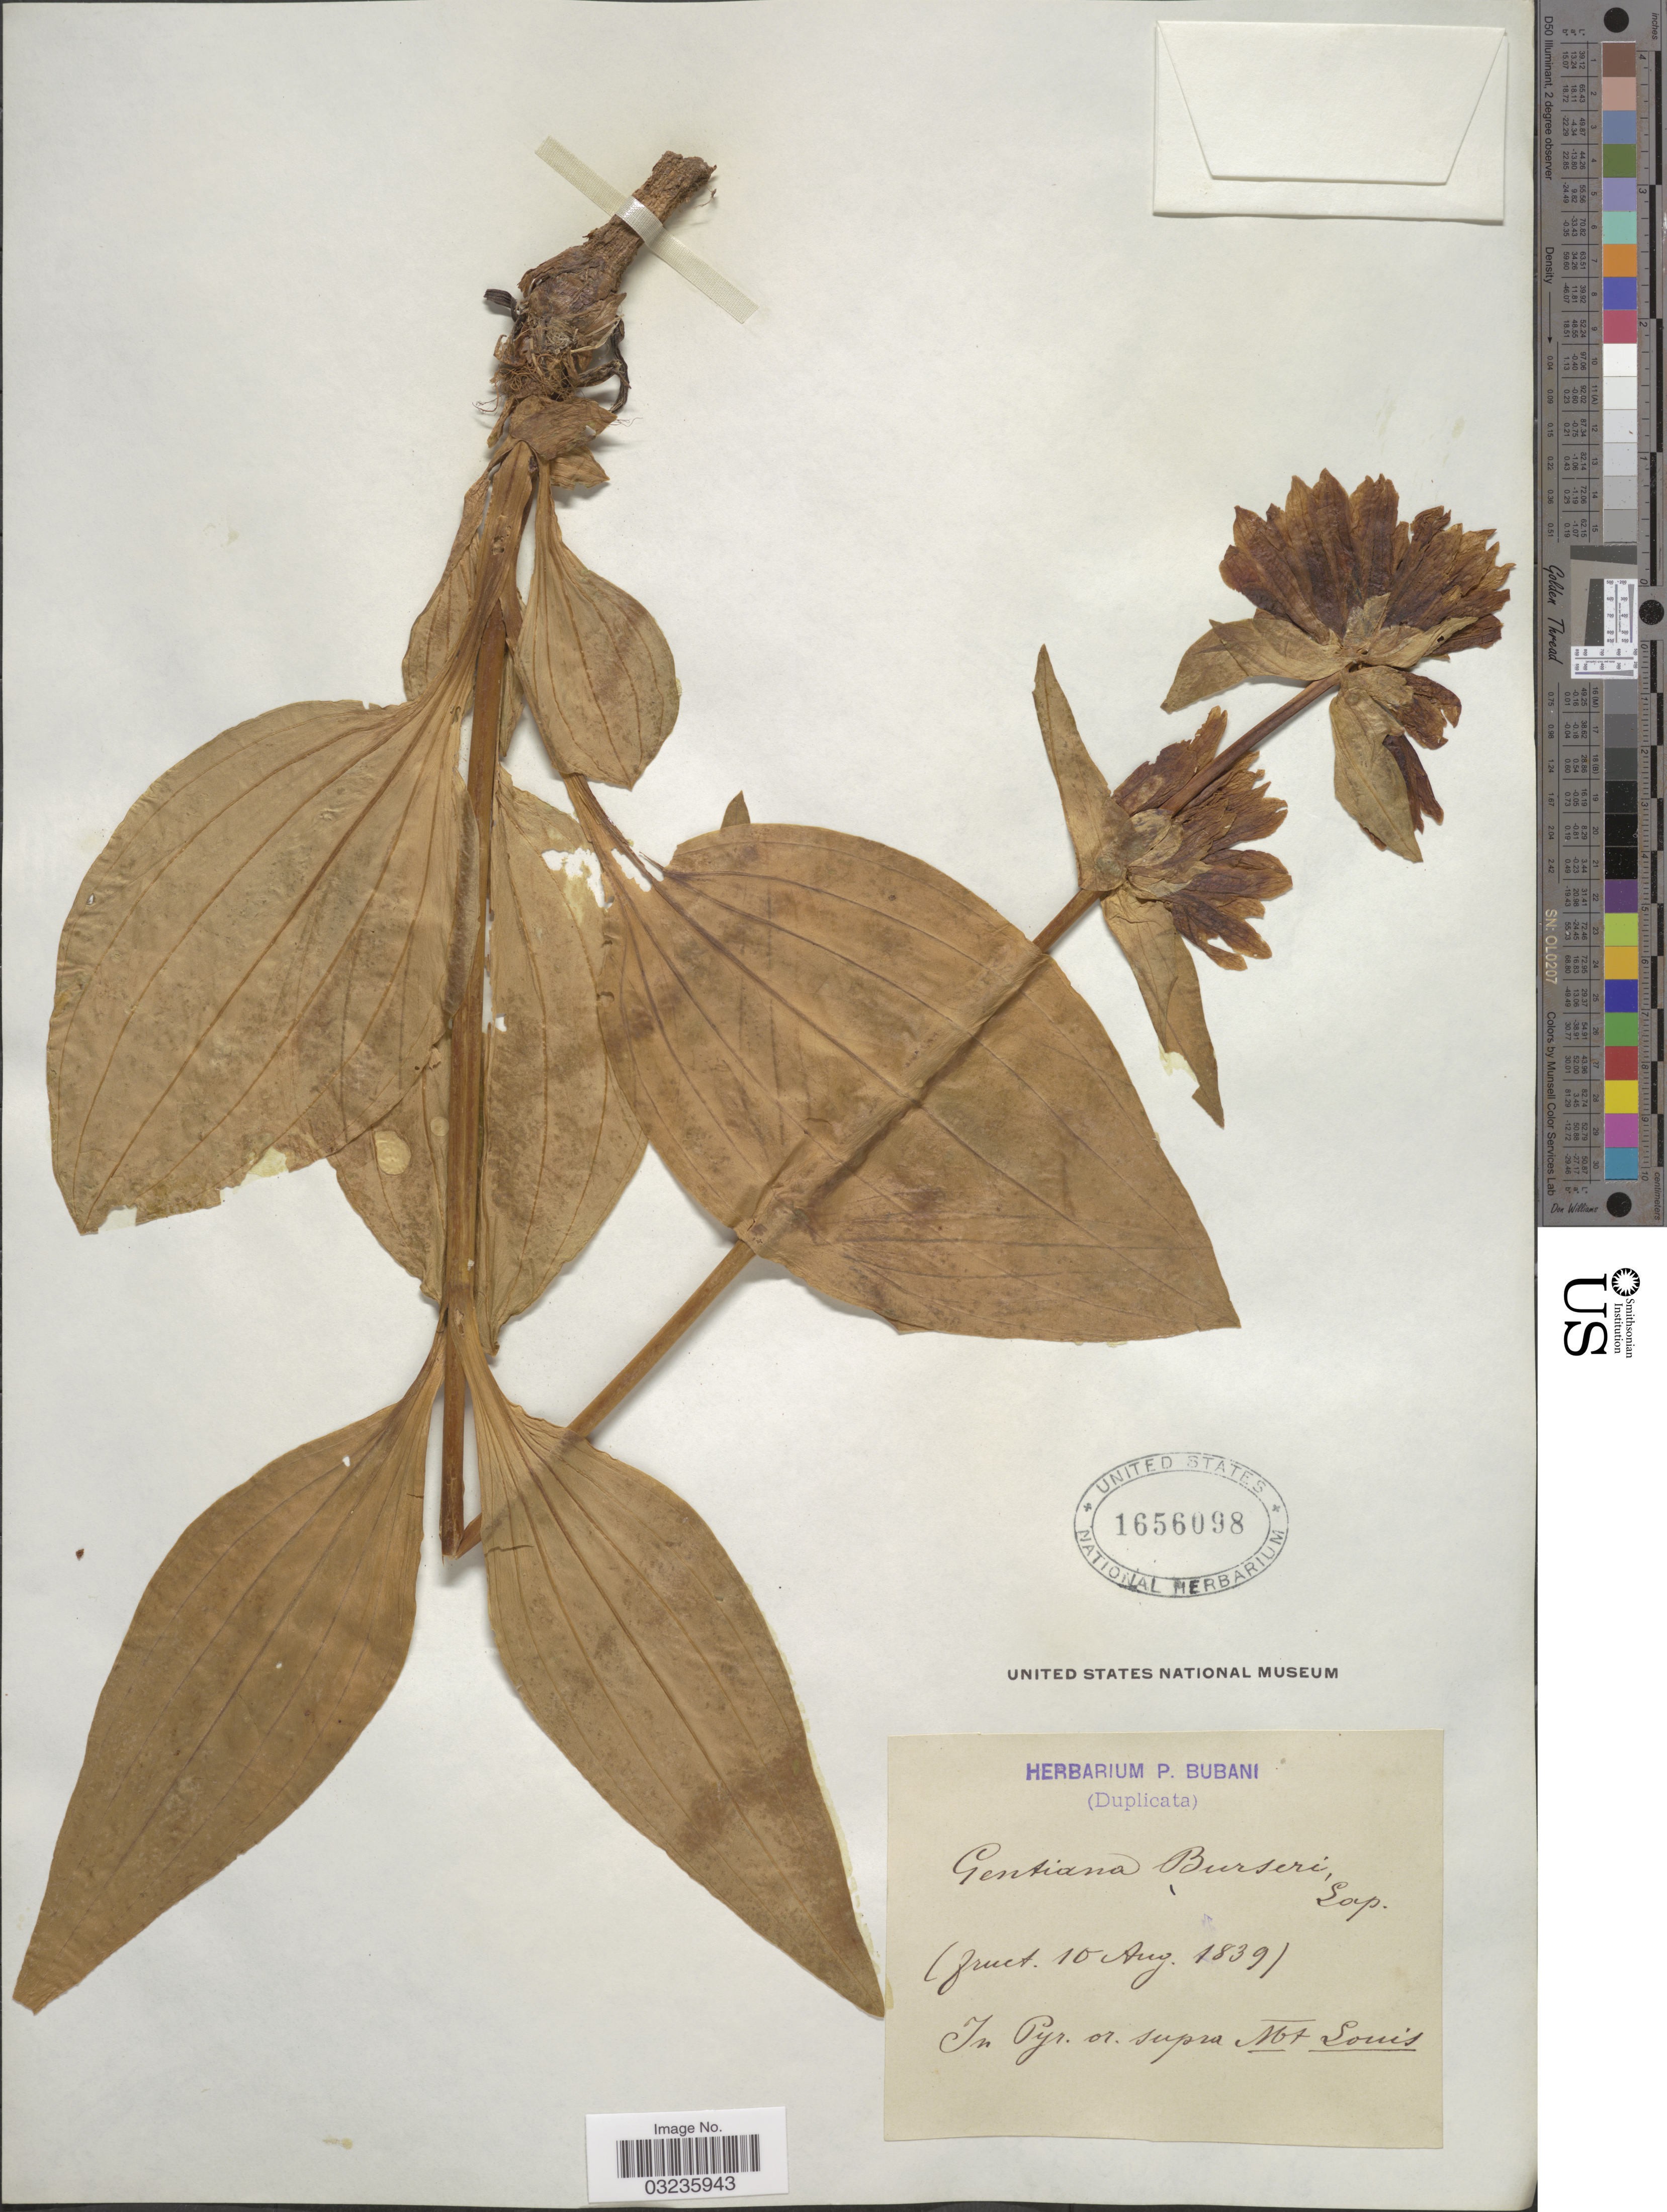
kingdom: Plantae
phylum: Tracheophyta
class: Magnoliopsida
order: Gentianales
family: Gentianaceae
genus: Gentiana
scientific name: Gentiana burseri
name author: Lapeyr.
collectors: ex herb. P. Bubani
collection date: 1839-08-10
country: France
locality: In Pyr. or. supra Mt. Louis.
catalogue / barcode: US 1656098